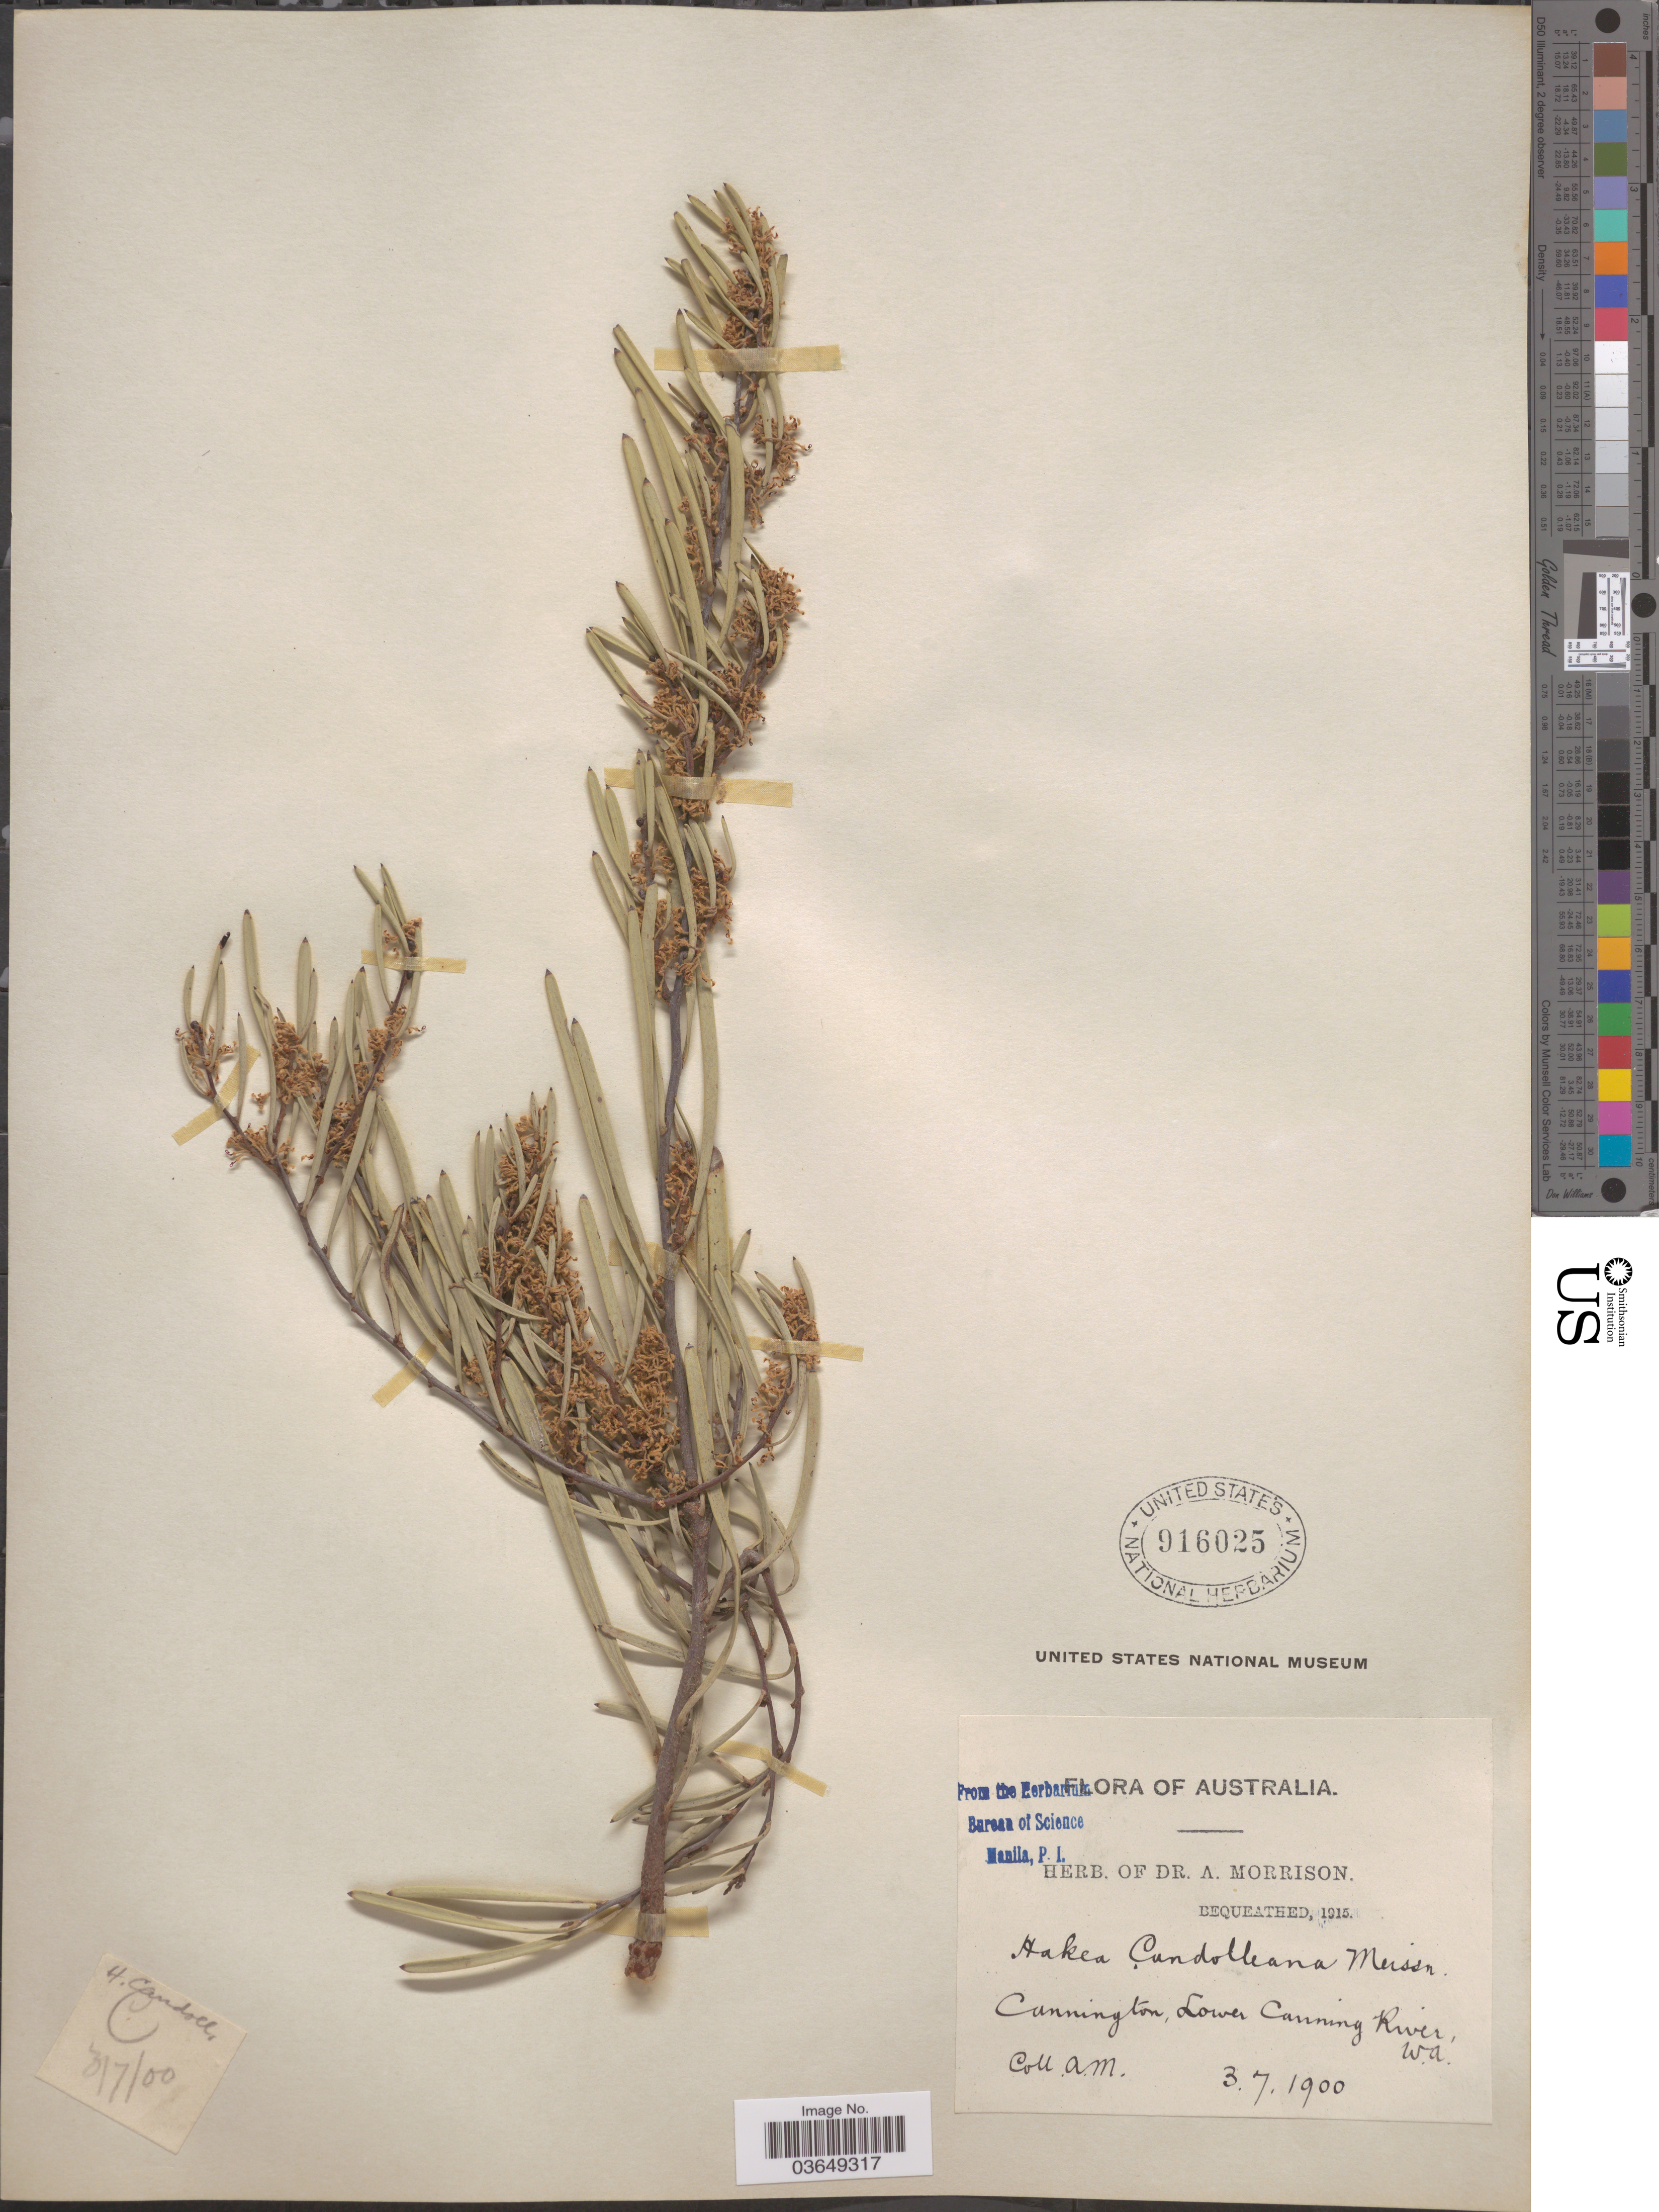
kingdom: Plantae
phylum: Tracheophyta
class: Magnoliopsida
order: Proteales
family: Proteaceae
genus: Hakea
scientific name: Hakea candolleana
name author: Meisn.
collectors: A. Morrison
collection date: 1900-07-03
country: Australia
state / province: Western Australia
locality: Cannington, Lower Canning River.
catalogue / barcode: US 916025